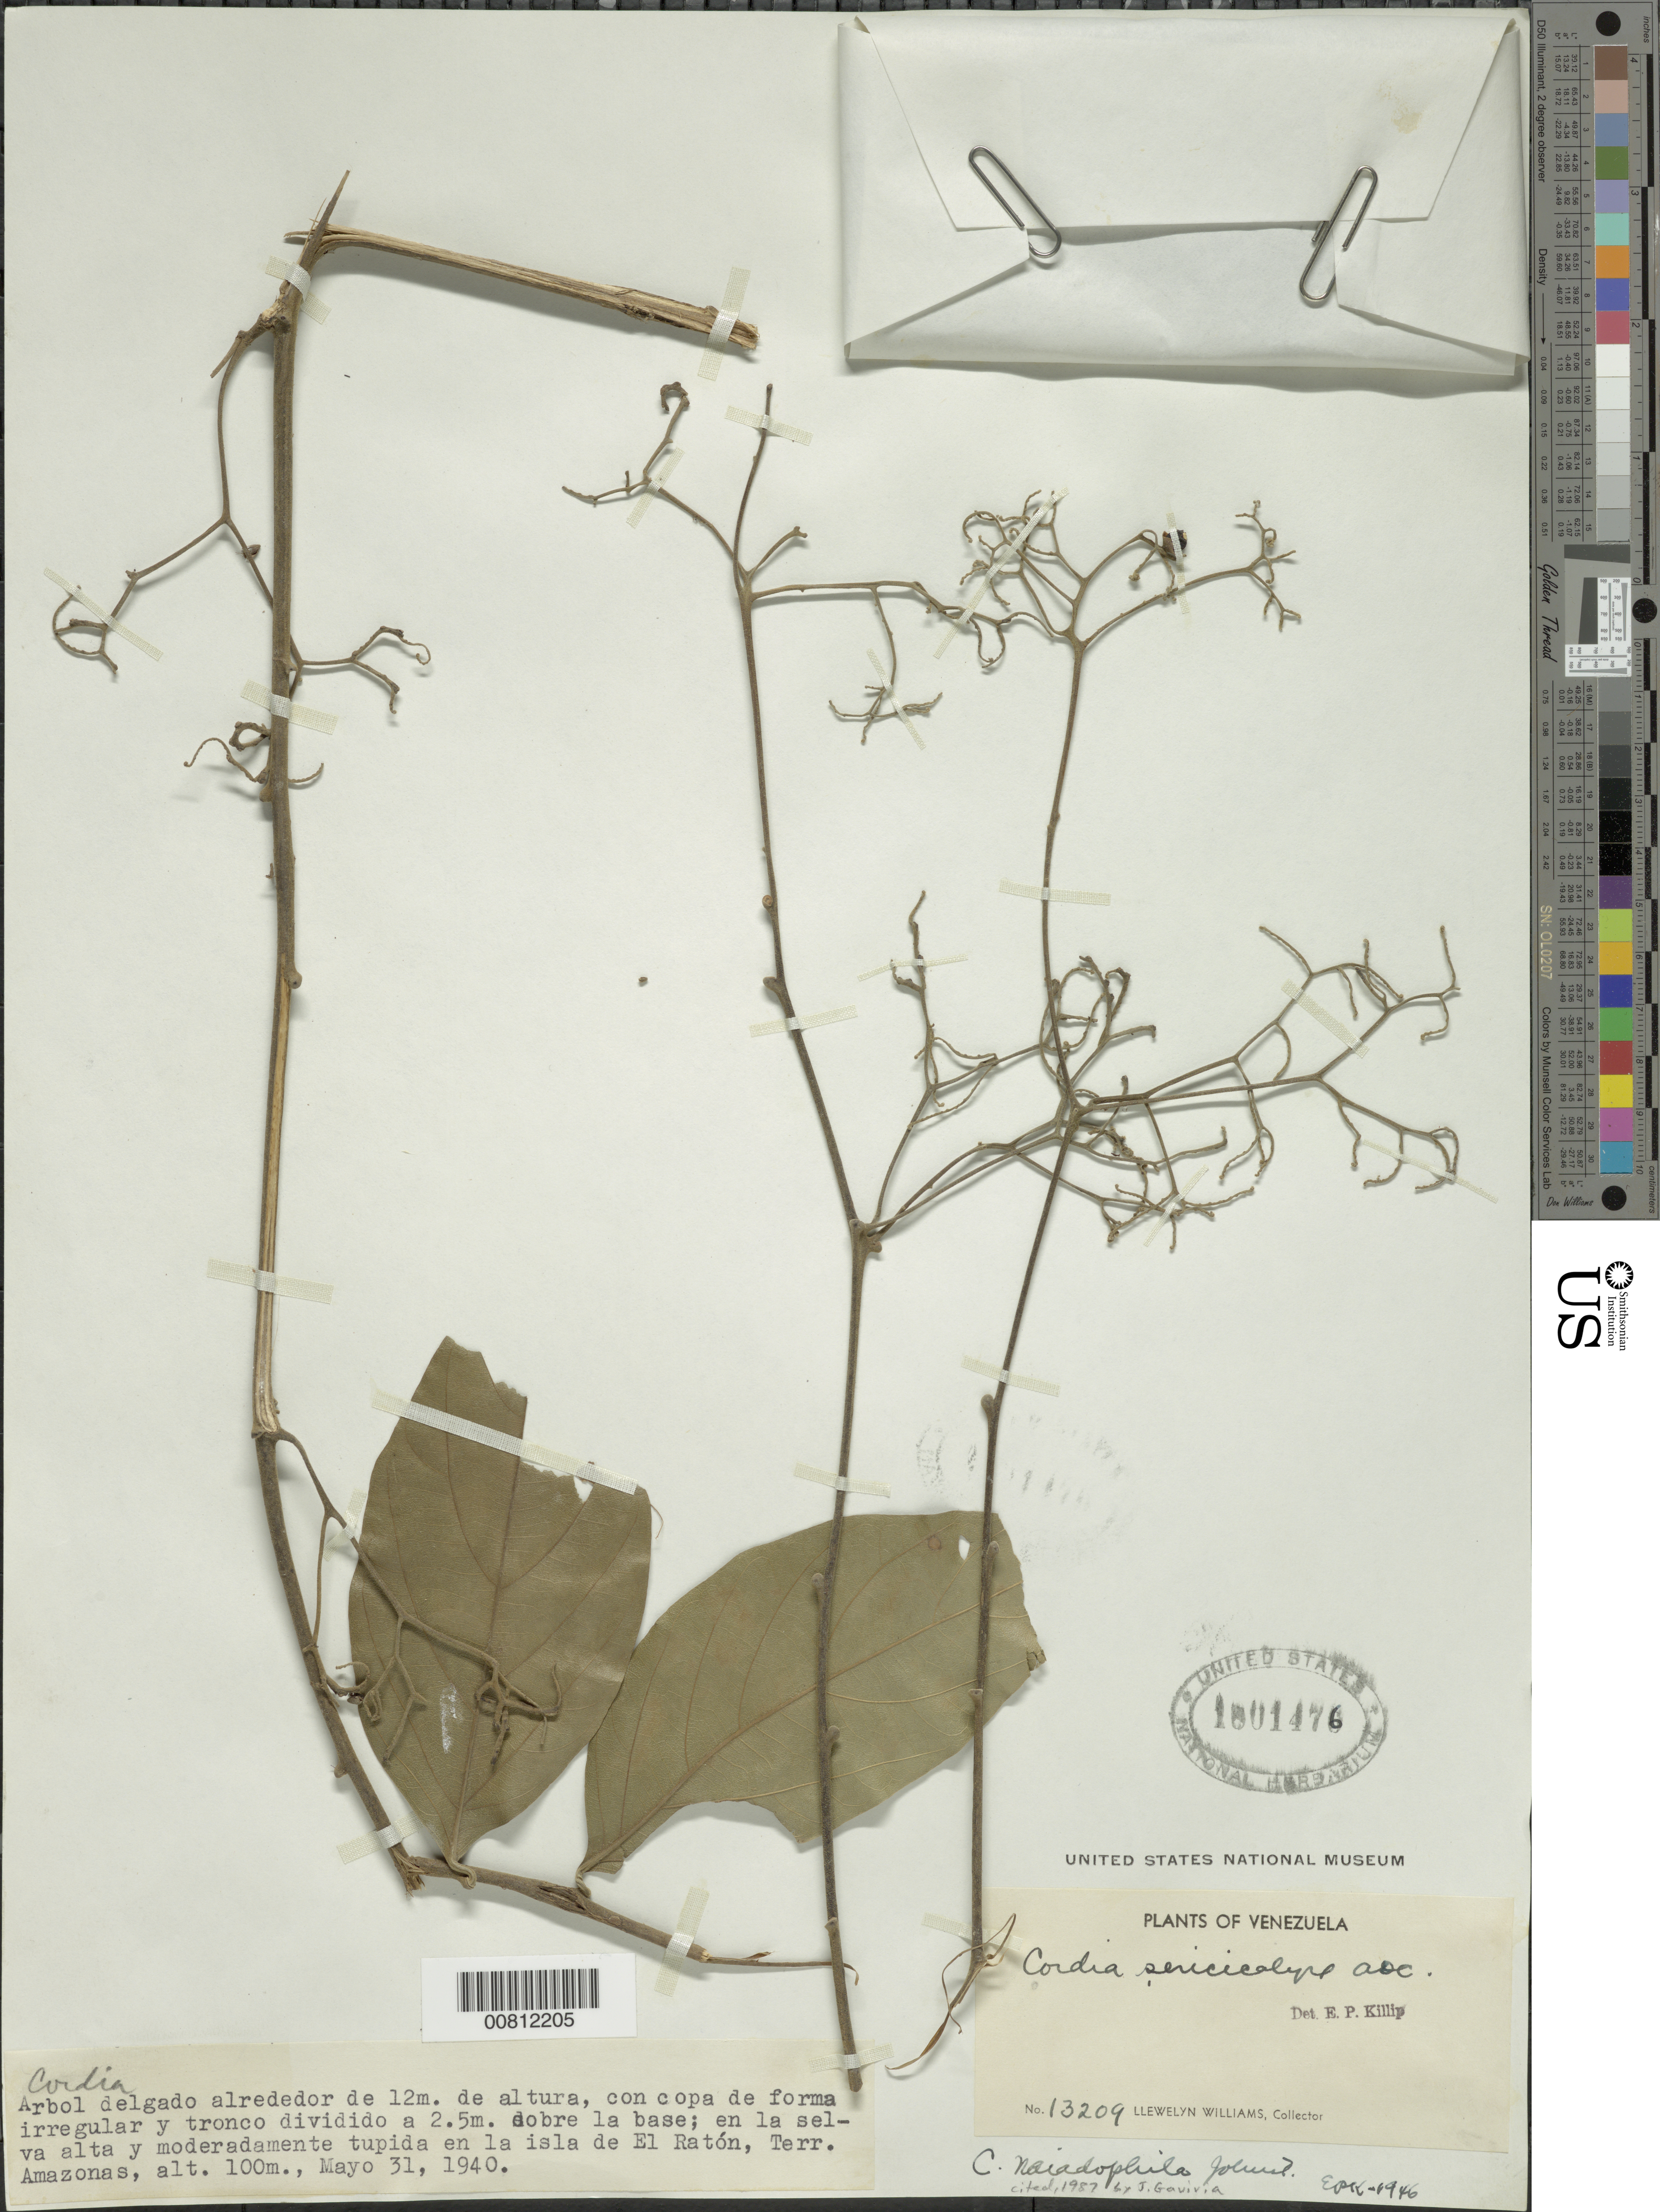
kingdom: Plantae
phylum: Tracheophyta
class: Magnoliopsida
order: Boraginales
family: Cordiaceae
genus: Cordia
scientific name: Cordia naidophila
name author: I.M. Johnst.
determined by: Gaviria, J. C.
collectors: Ll. Williams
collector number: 13209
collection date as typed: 31-May-40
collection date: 1940-05-31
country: Venezuela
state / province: Amazonas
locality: Isla de El Ratón, Alto Orinoco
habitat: Selva alta y moderadamente tupidia de la isla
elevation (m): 100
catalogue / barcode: US 1801476